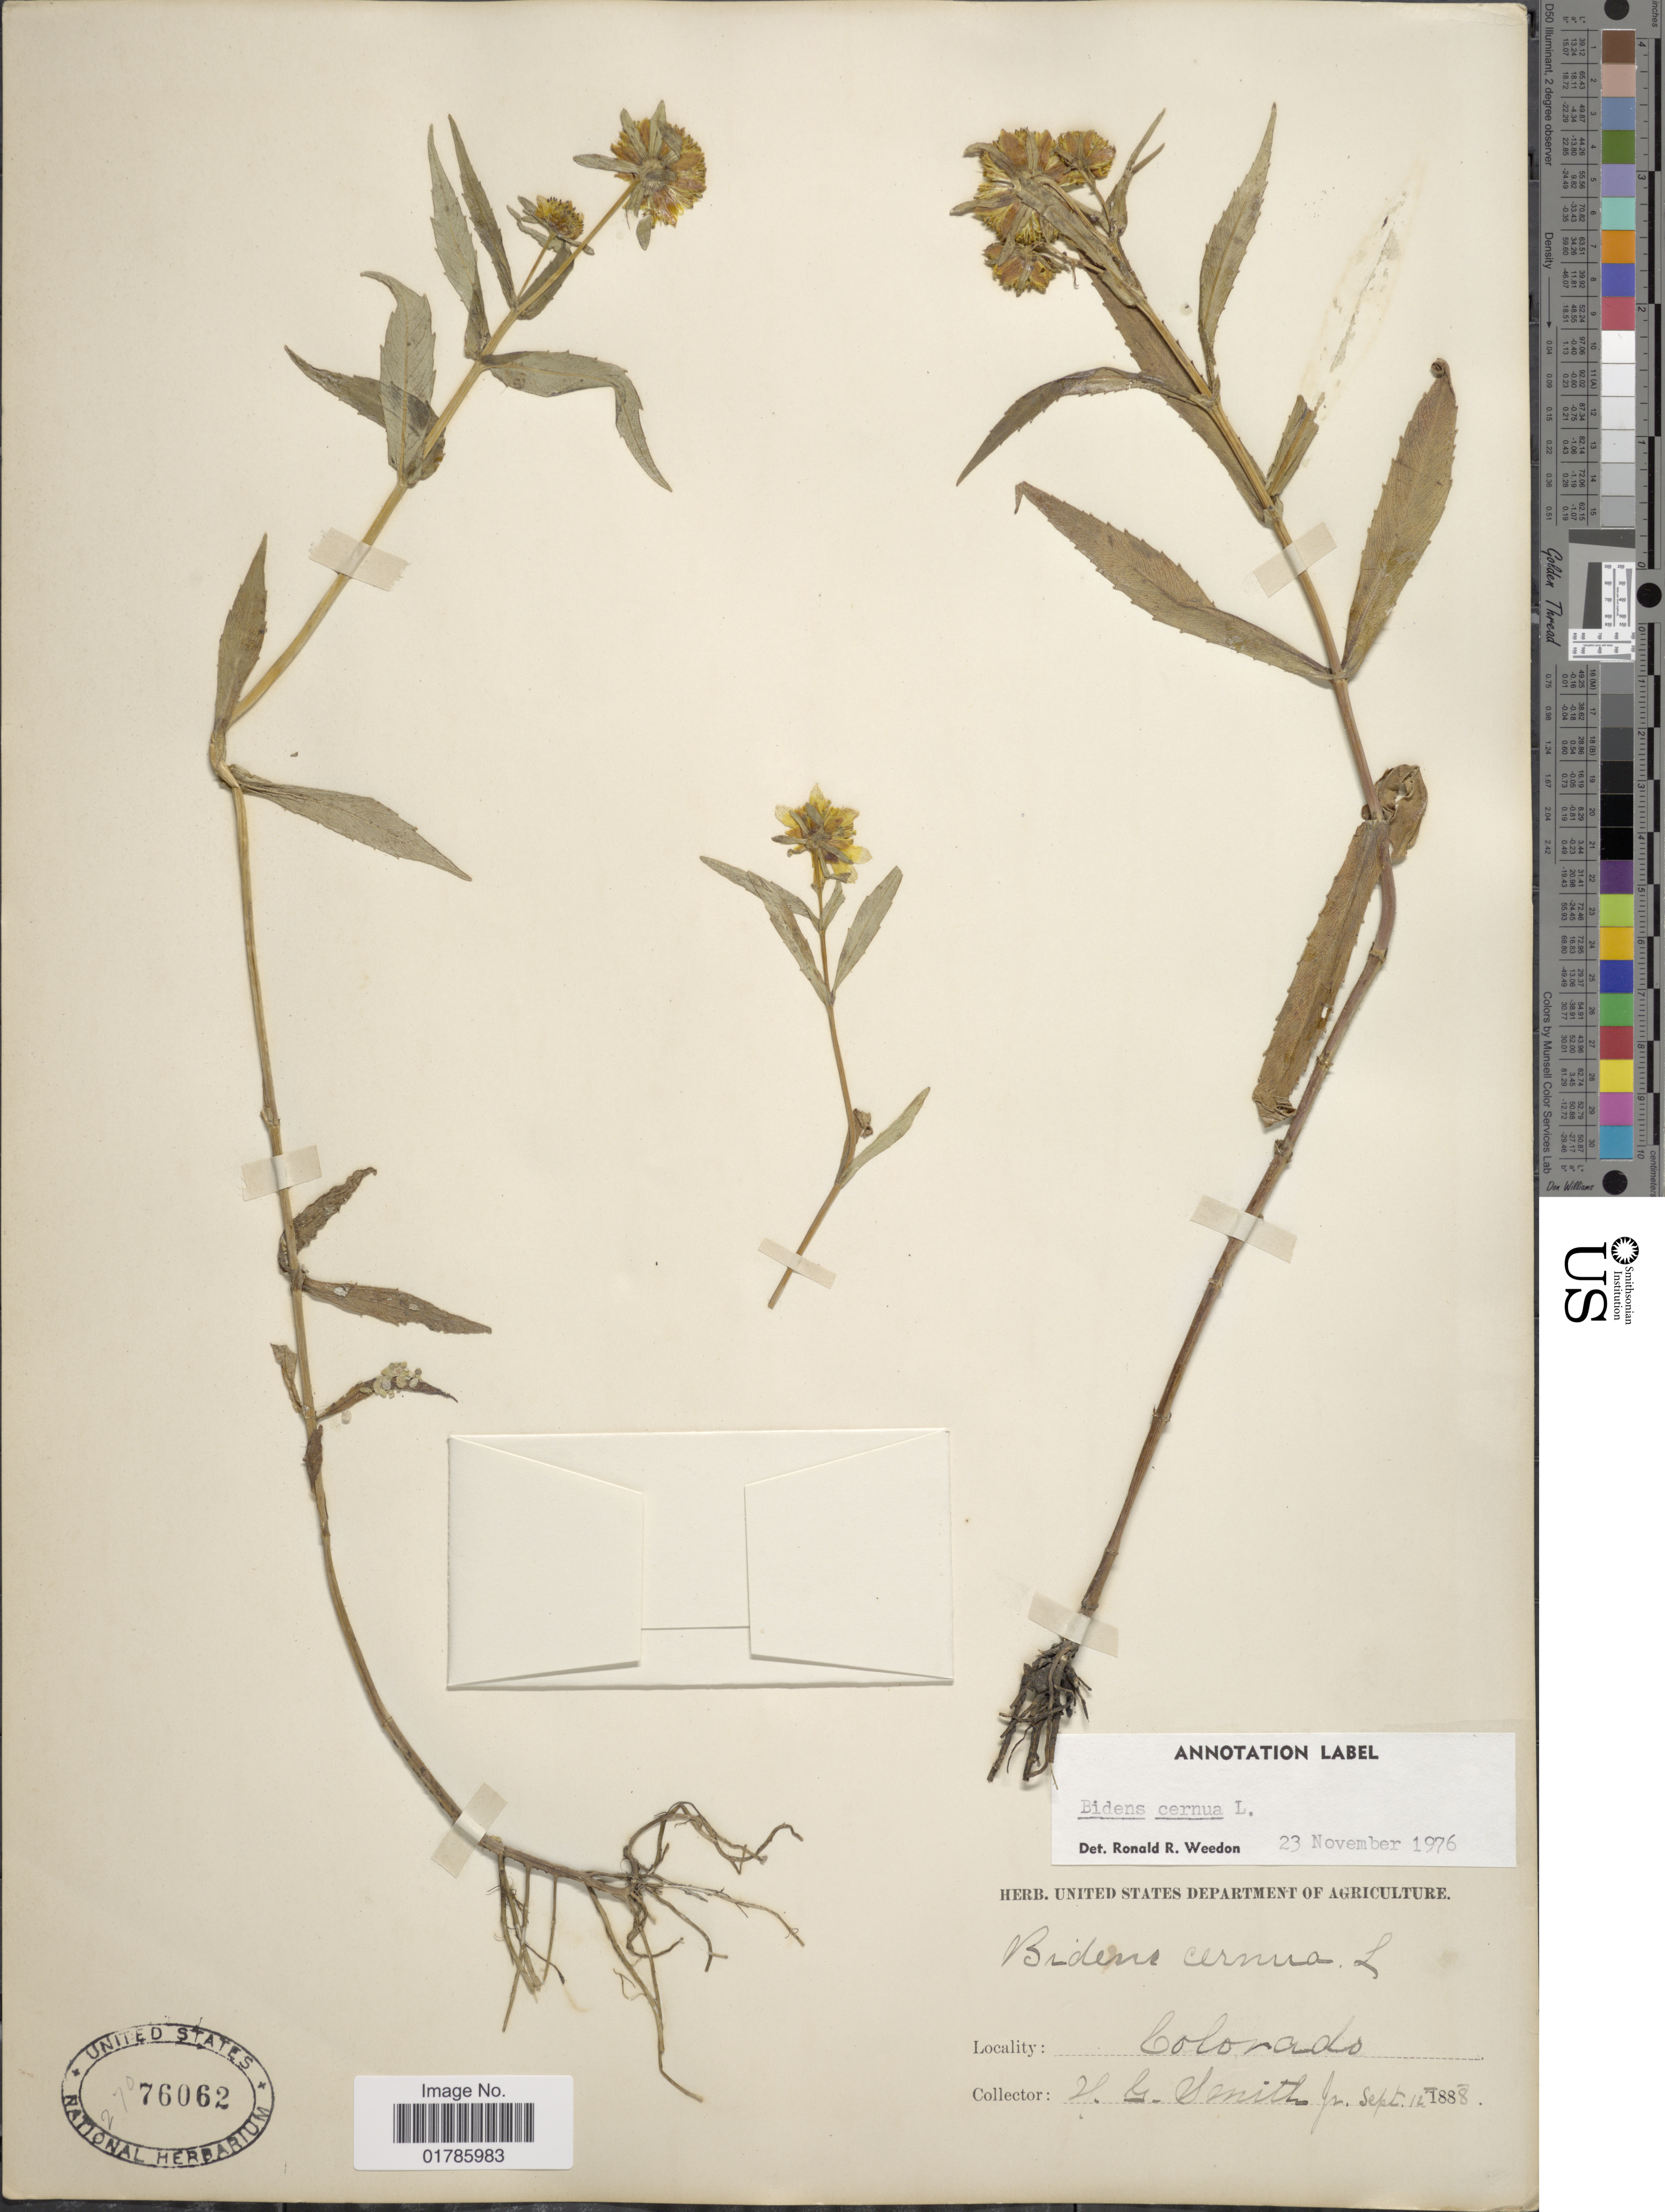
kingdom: Plantae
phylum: Tracheophyta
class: Magnoliopsida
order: Asterales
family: Asteraceae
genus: Bidens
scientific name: Bidens cernua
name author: L.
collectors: H. L. Smith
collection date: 1888-09-11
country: United States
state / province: Colorado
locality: Colorado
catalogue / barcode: US 76062